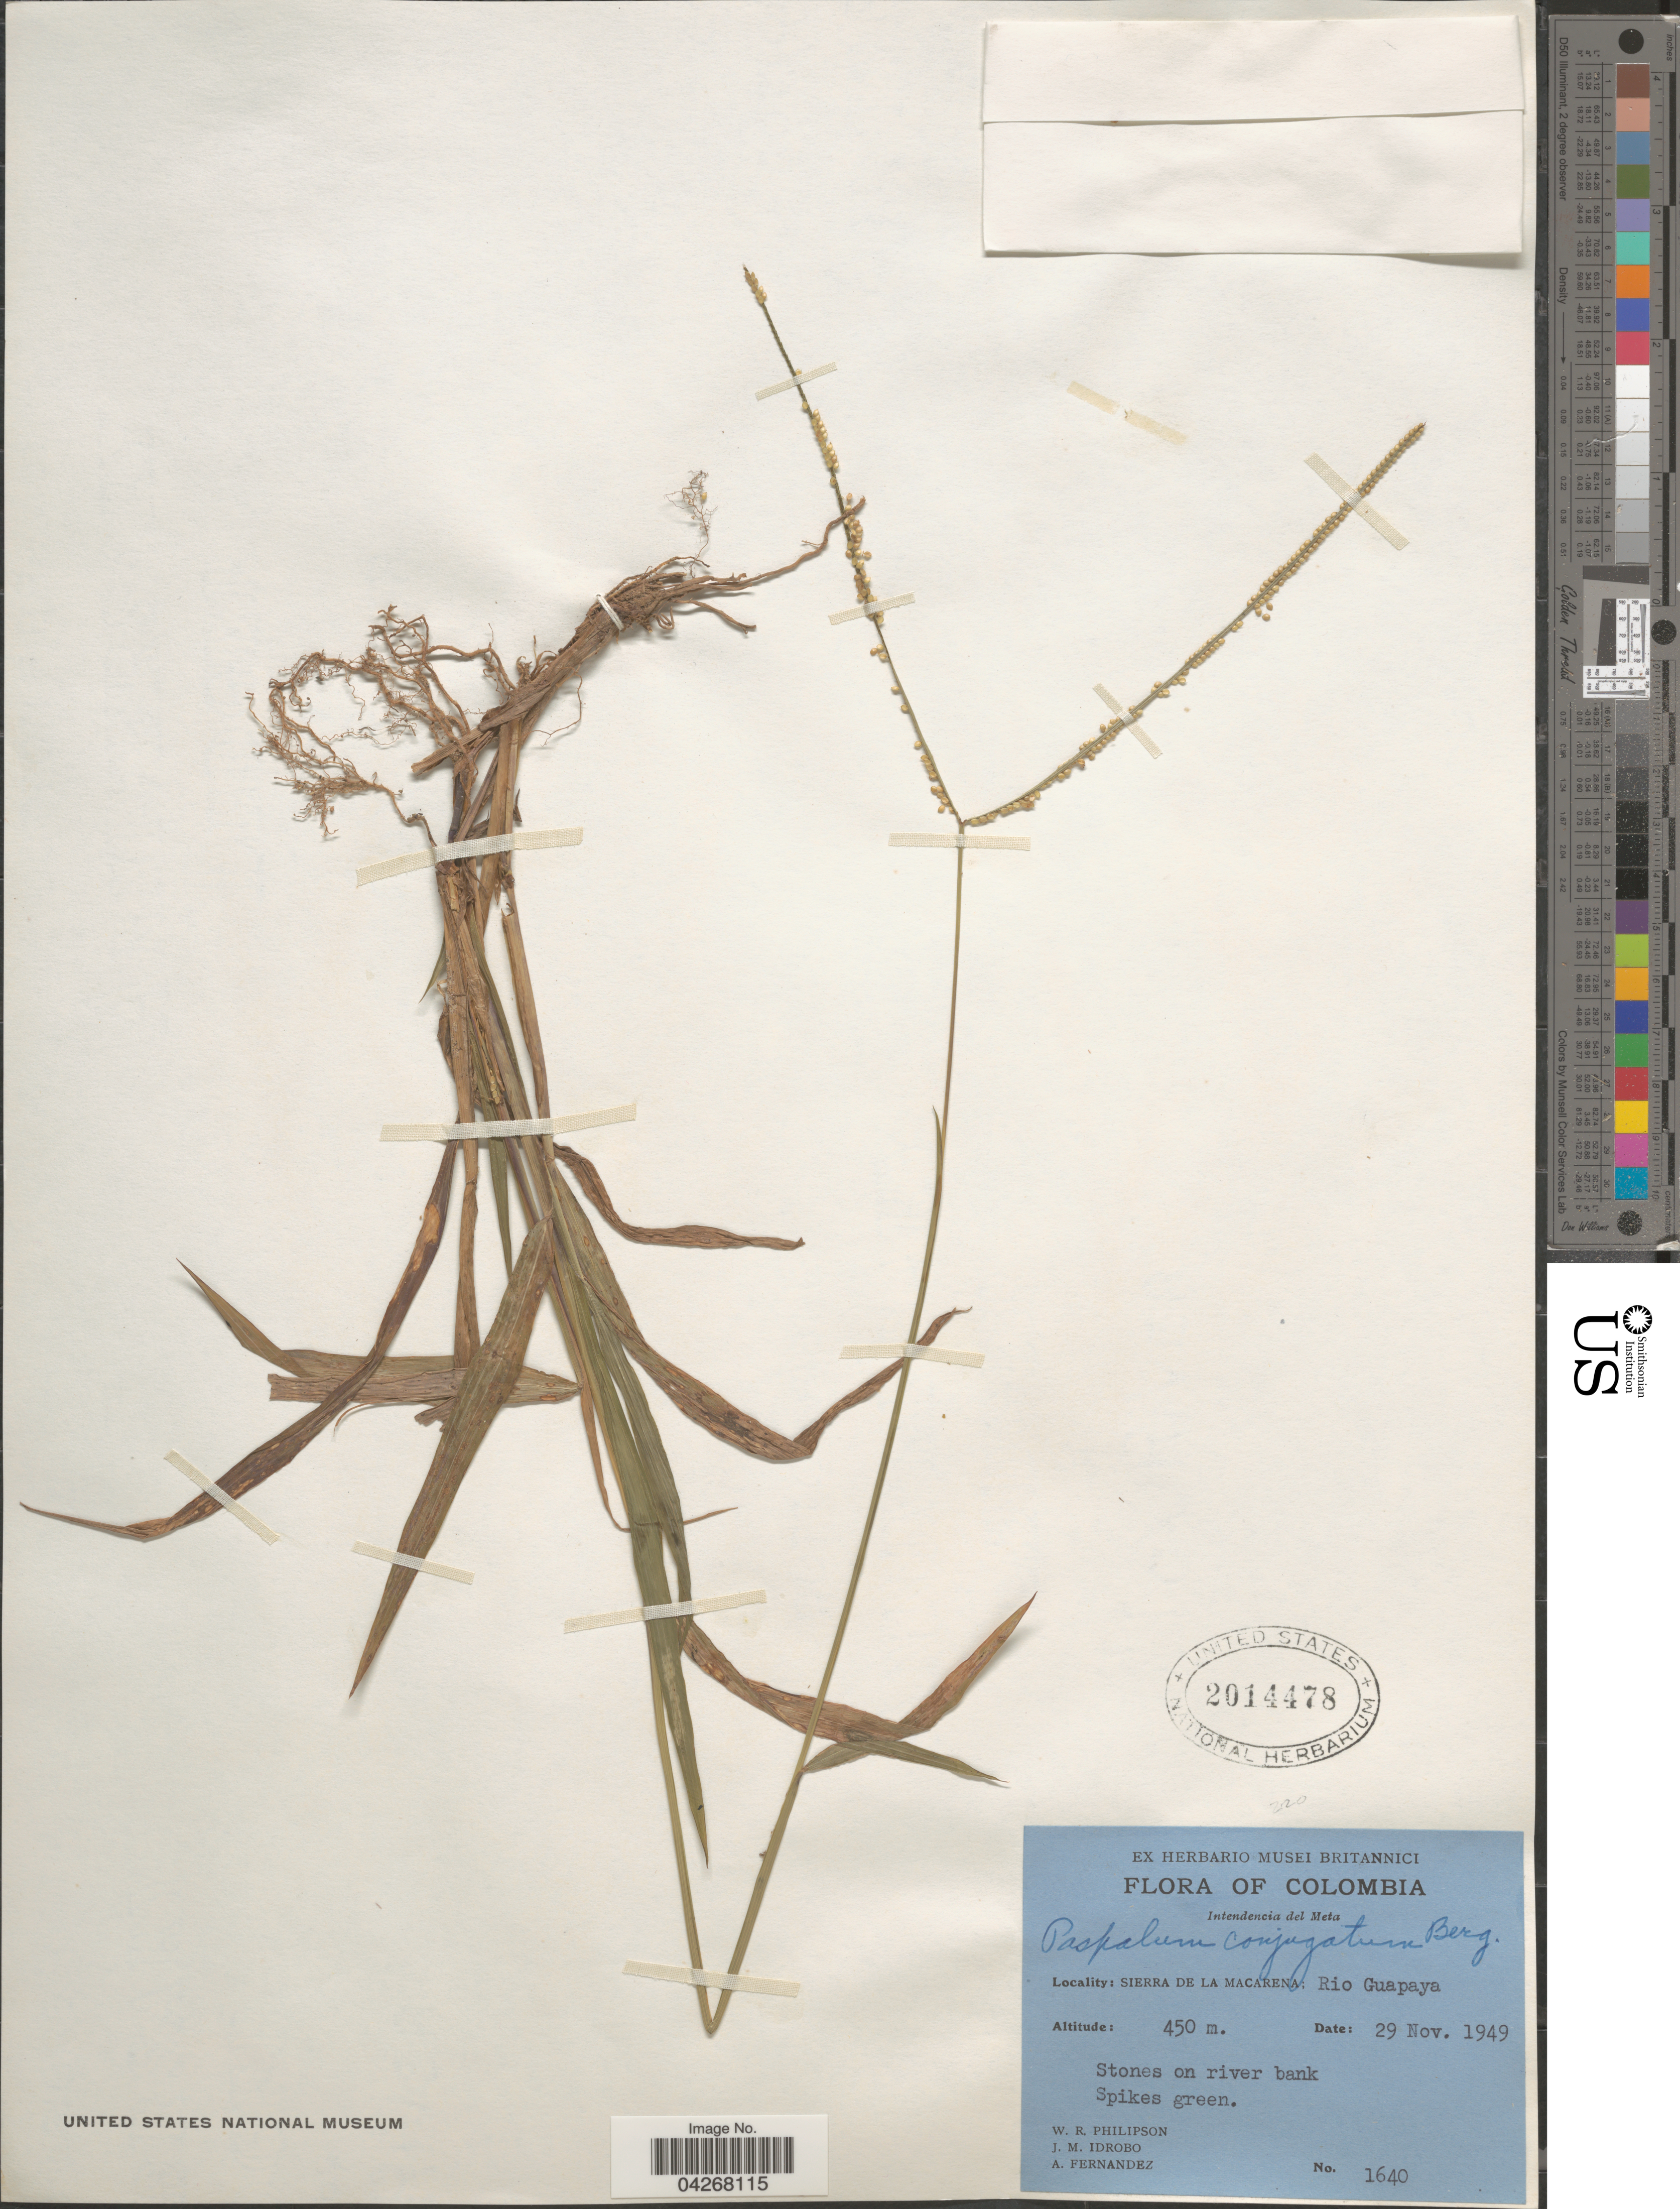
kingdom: Plantae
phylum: Tracheophyta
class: Liliopsida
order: Poales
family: Poaceae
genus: Paspalum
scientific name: Paspalum conjugatum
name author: P.J. Bergius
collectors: W. R. Philipson, J. M. Idrobo & A. Fernandez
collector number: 1640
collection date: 1949-11-29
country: Colombia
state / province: Meta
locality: Intendencia del Meta. Sierra de la Macarena: Rio Guapaya.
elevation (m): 450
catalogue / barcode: US 2014478